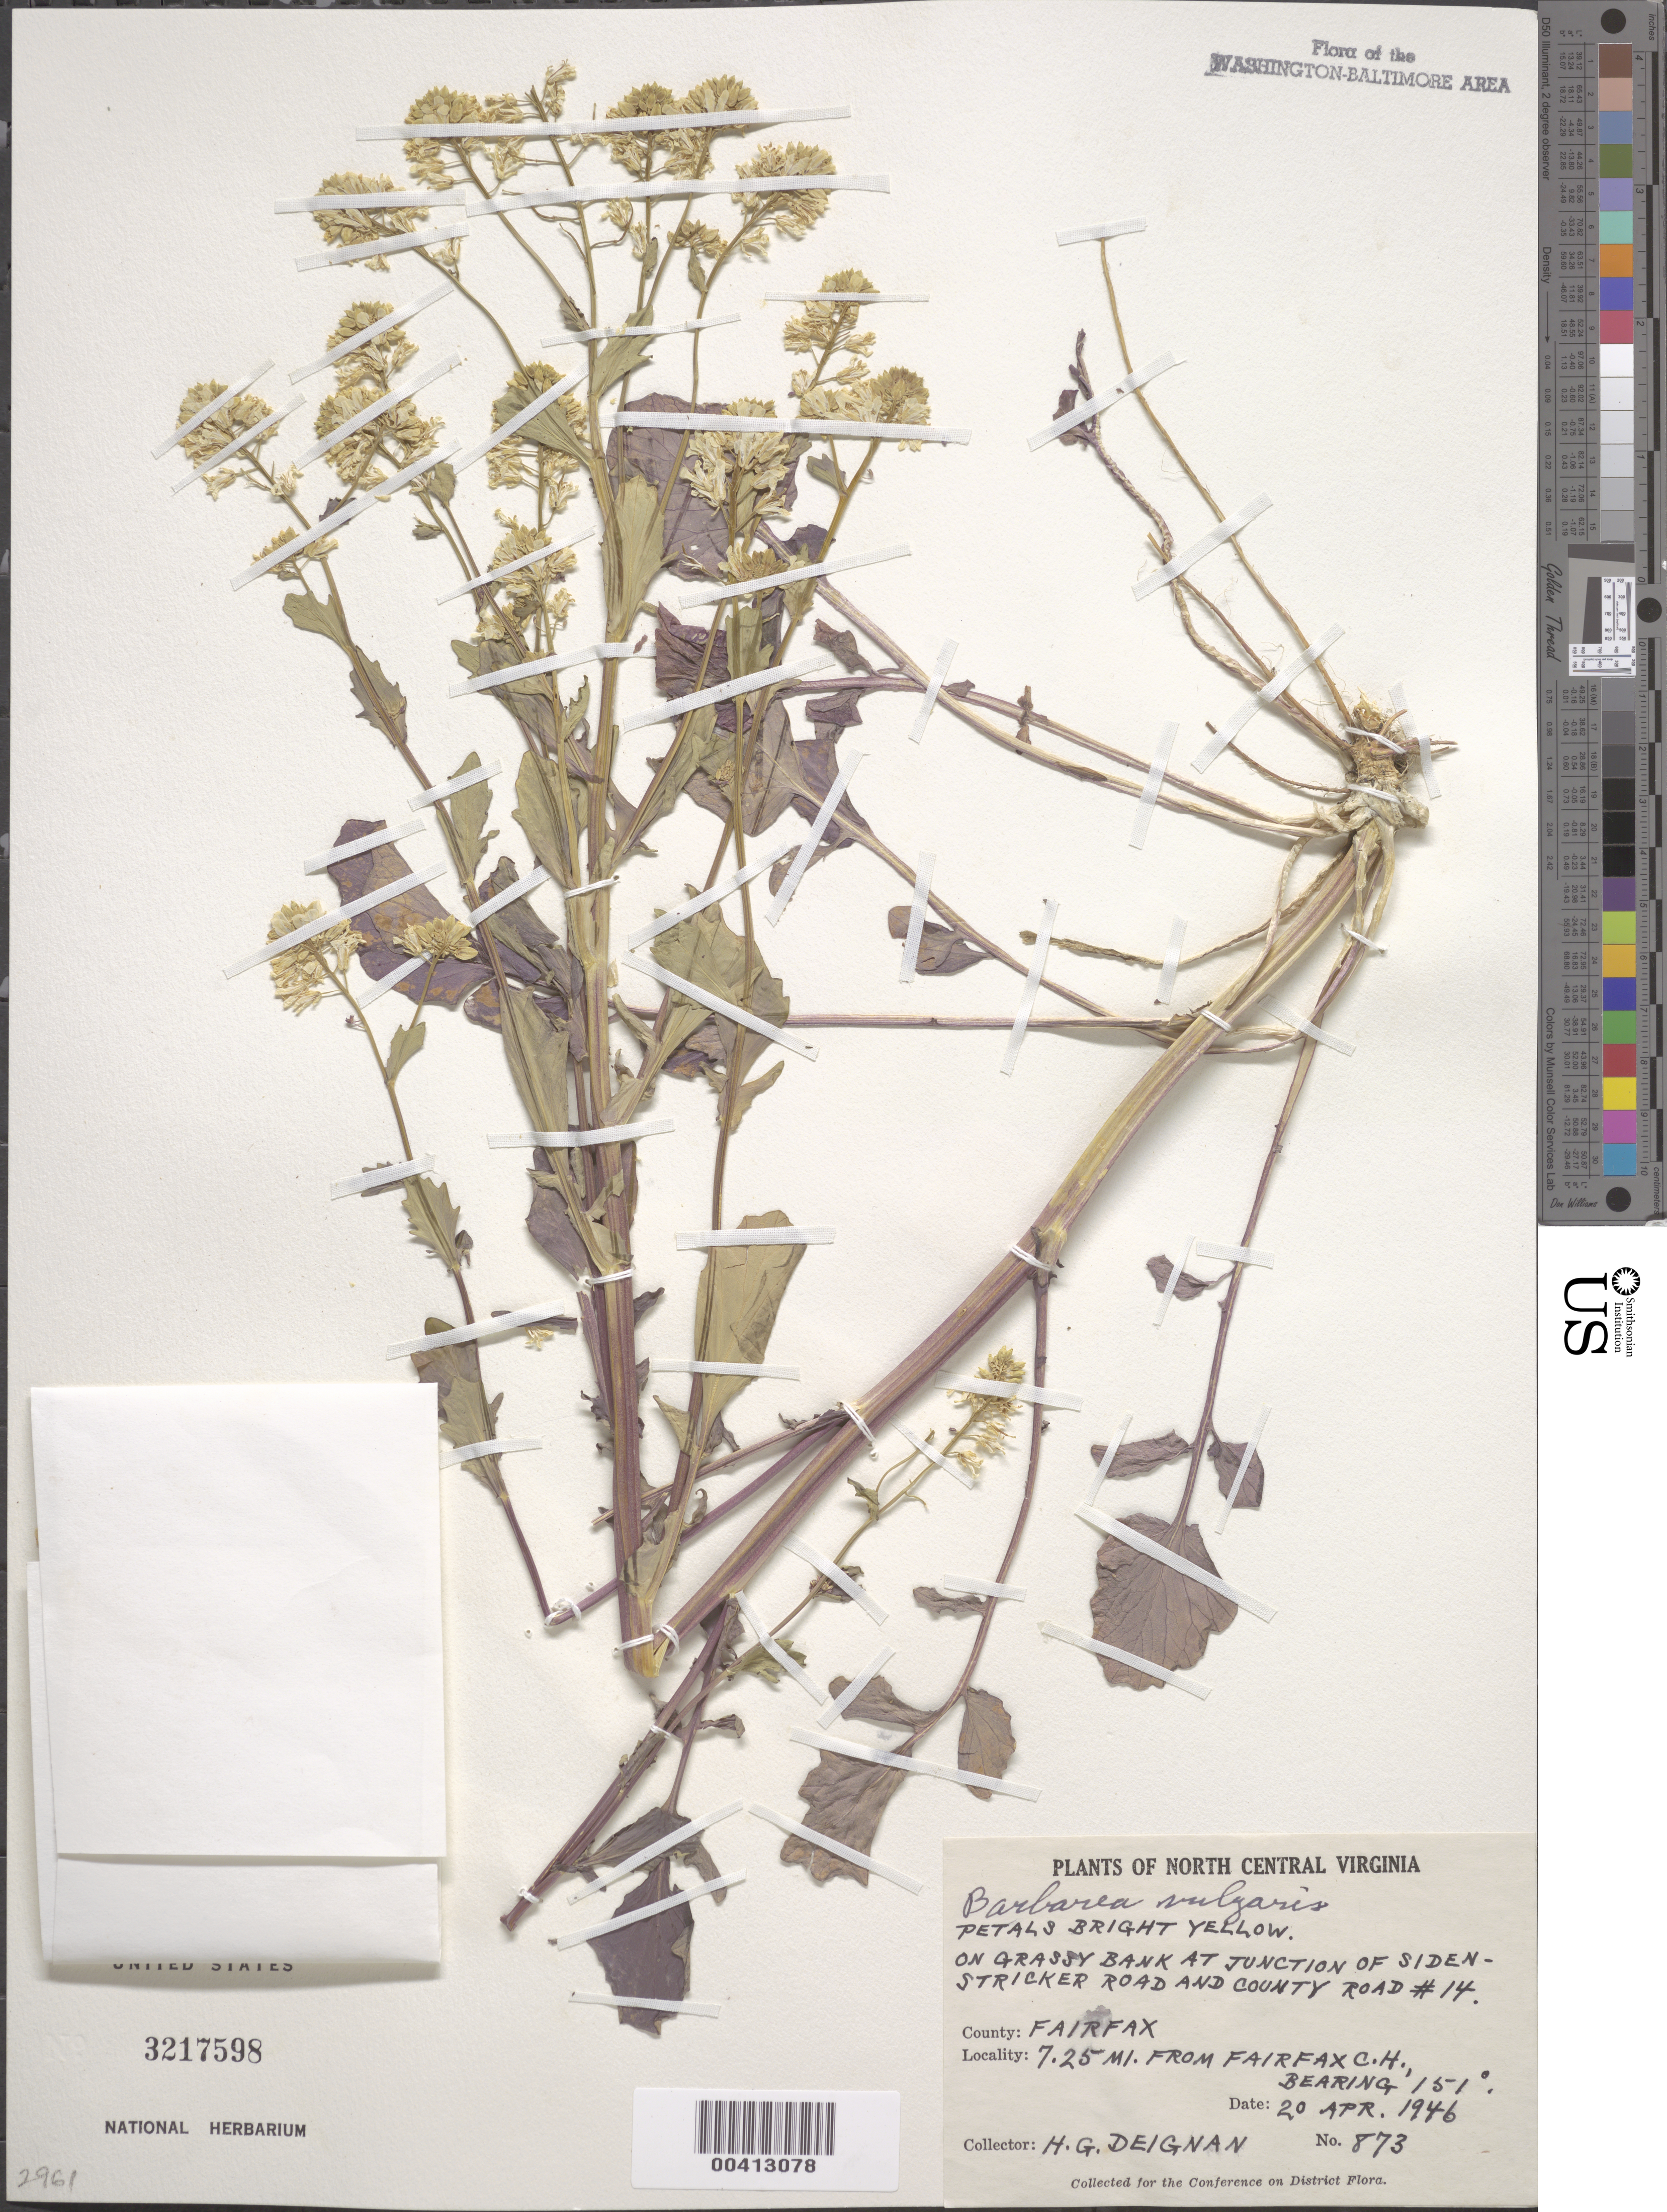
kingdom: Plantae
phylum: Tracheophyta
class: Magnoliopsida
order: Brassicales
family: Brassicaceae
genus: Barbarea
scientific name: Barbarea vulgaris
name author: W.T. Aiton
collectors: H. Deignan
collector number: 873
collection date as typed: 20 Apr 1946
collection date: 1946-04-20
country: United States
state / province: Virginia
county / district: Fairfax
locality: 7.25 mi. from Fairfax County Courthouse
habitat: On grassy bank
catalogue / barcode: US 3217598